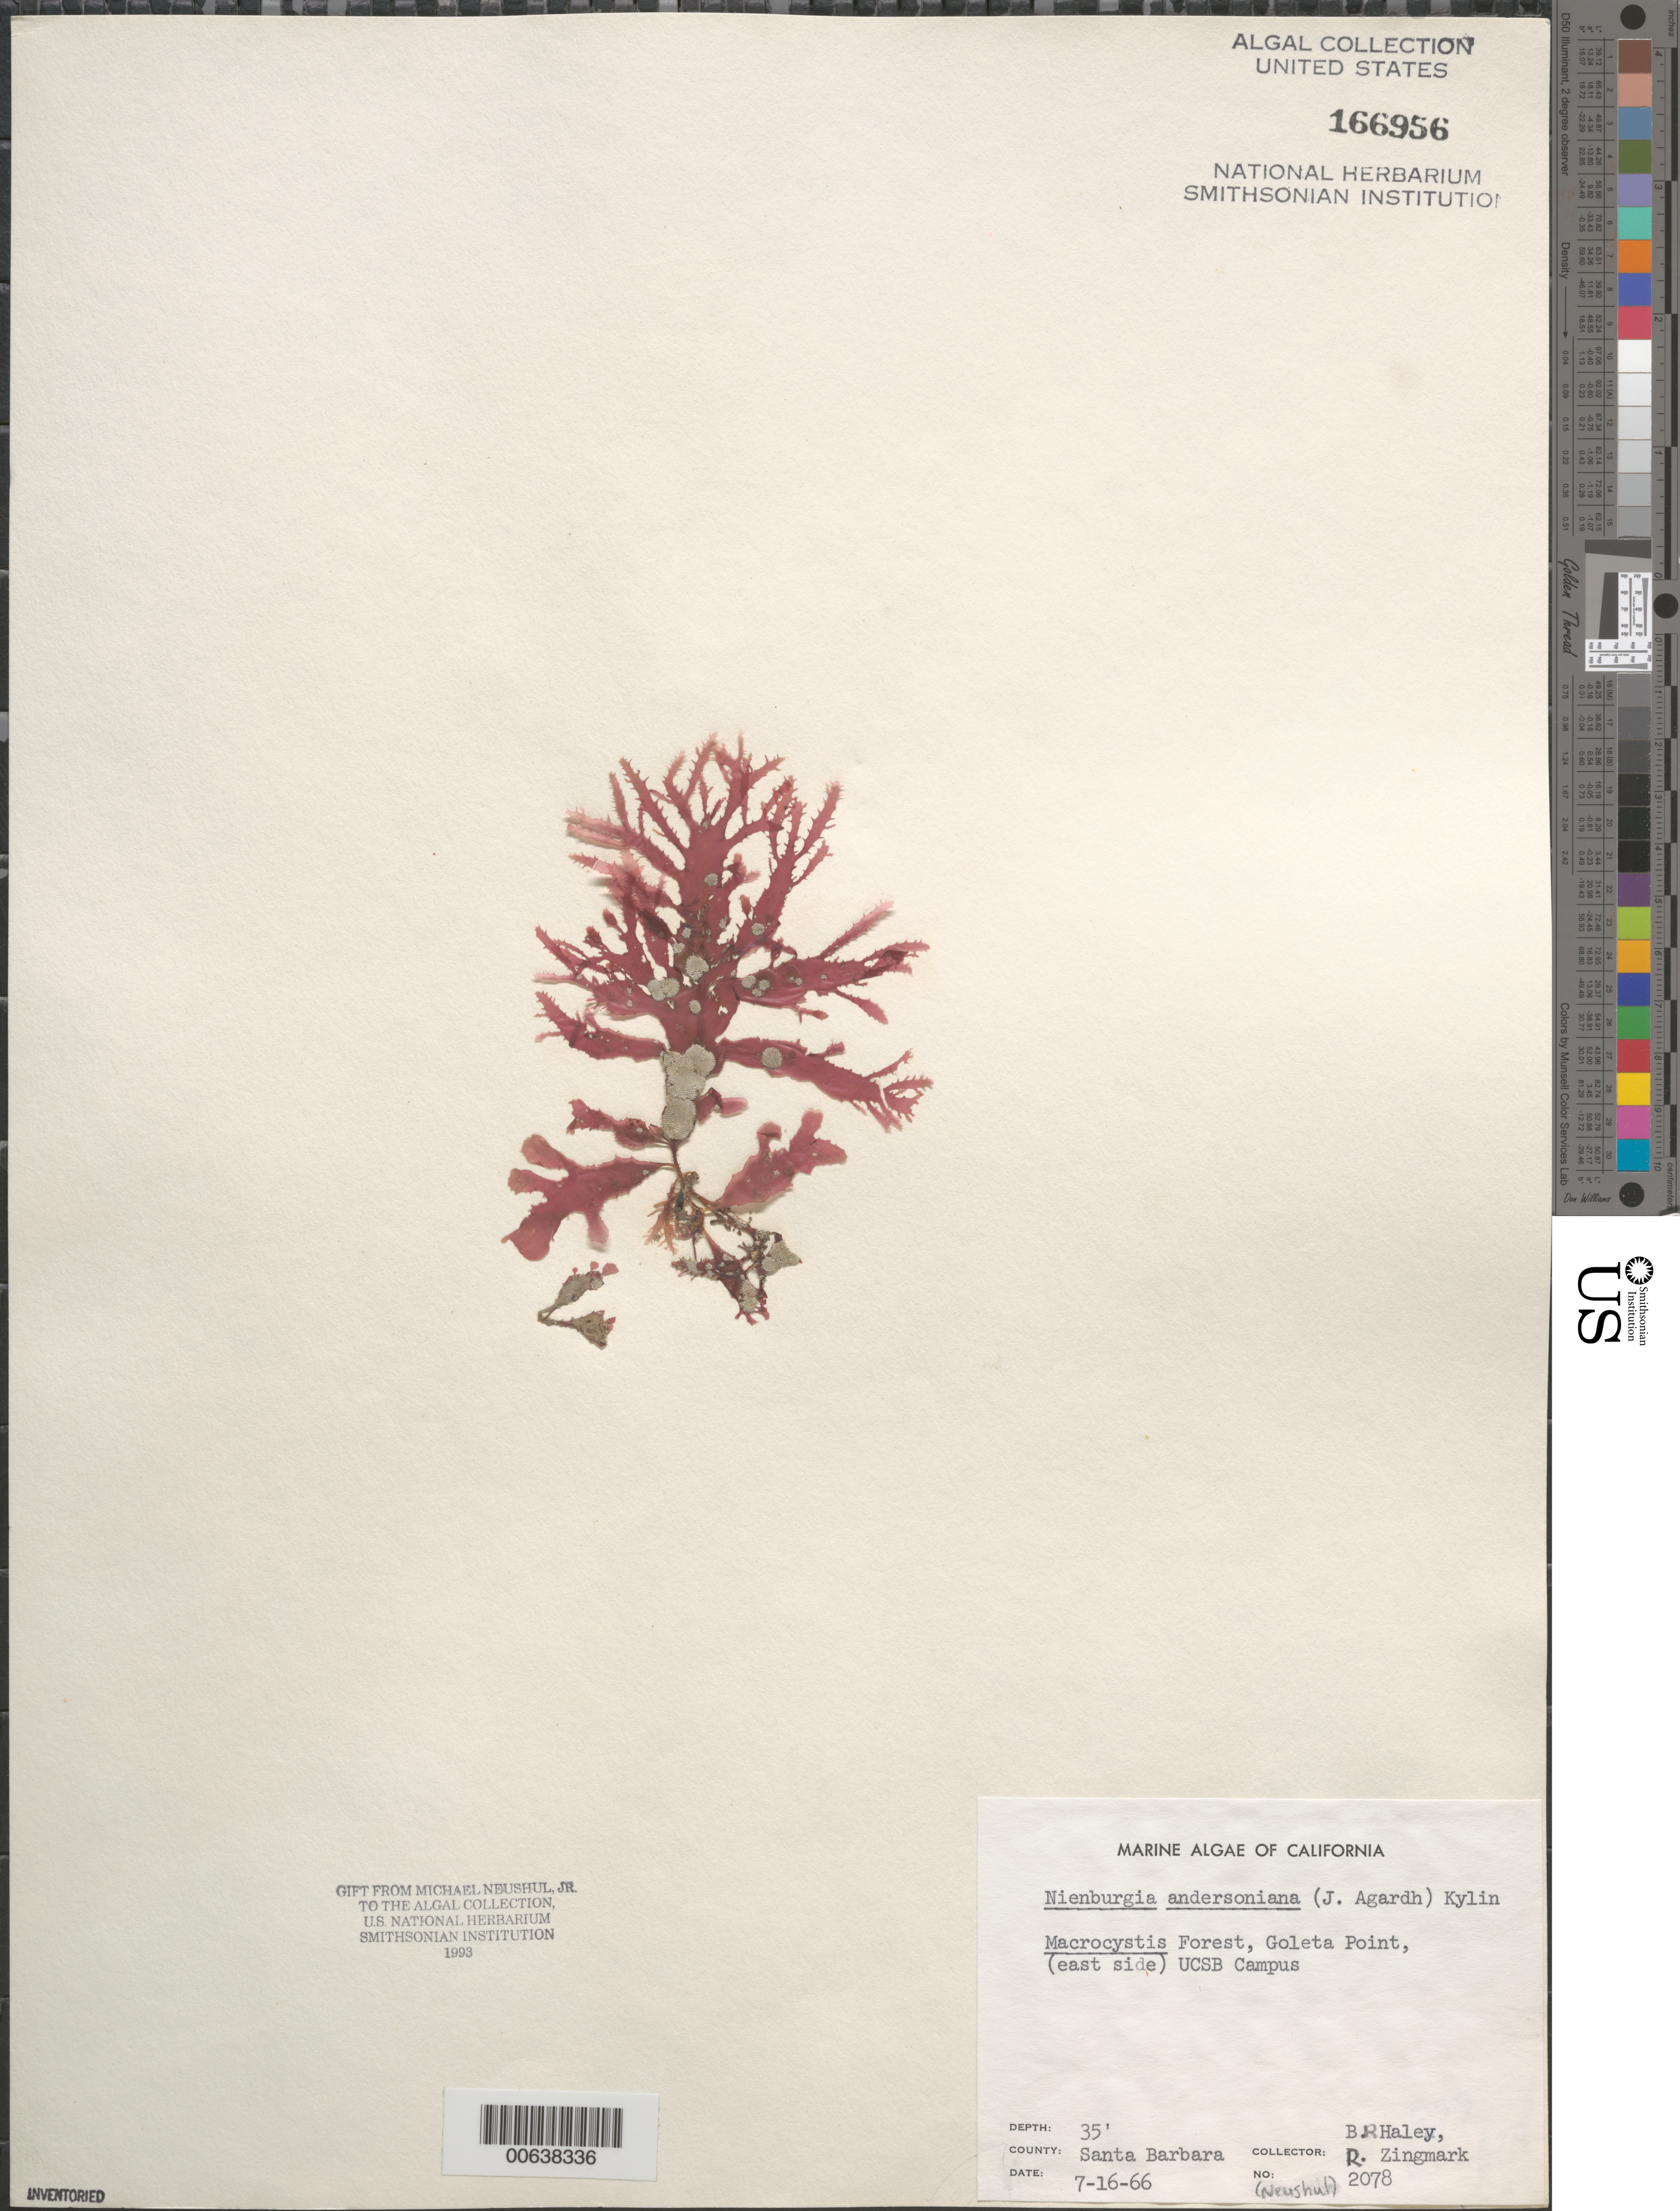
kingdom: Plantae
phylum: Rhodophyta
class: Florideophyceae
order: Ceramiales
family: Delesseriaceae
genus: Nienburgia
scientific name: Nienburgia andersoniana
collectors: B. Haley & R. Zingmark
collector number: Neushul 2078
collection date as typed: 16 Jul 1966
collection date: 1966-07-16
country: United States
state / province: California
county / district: Santa Barbara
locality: Goleta Point, University of California Santa Barbara Campus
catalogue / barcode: US 166956